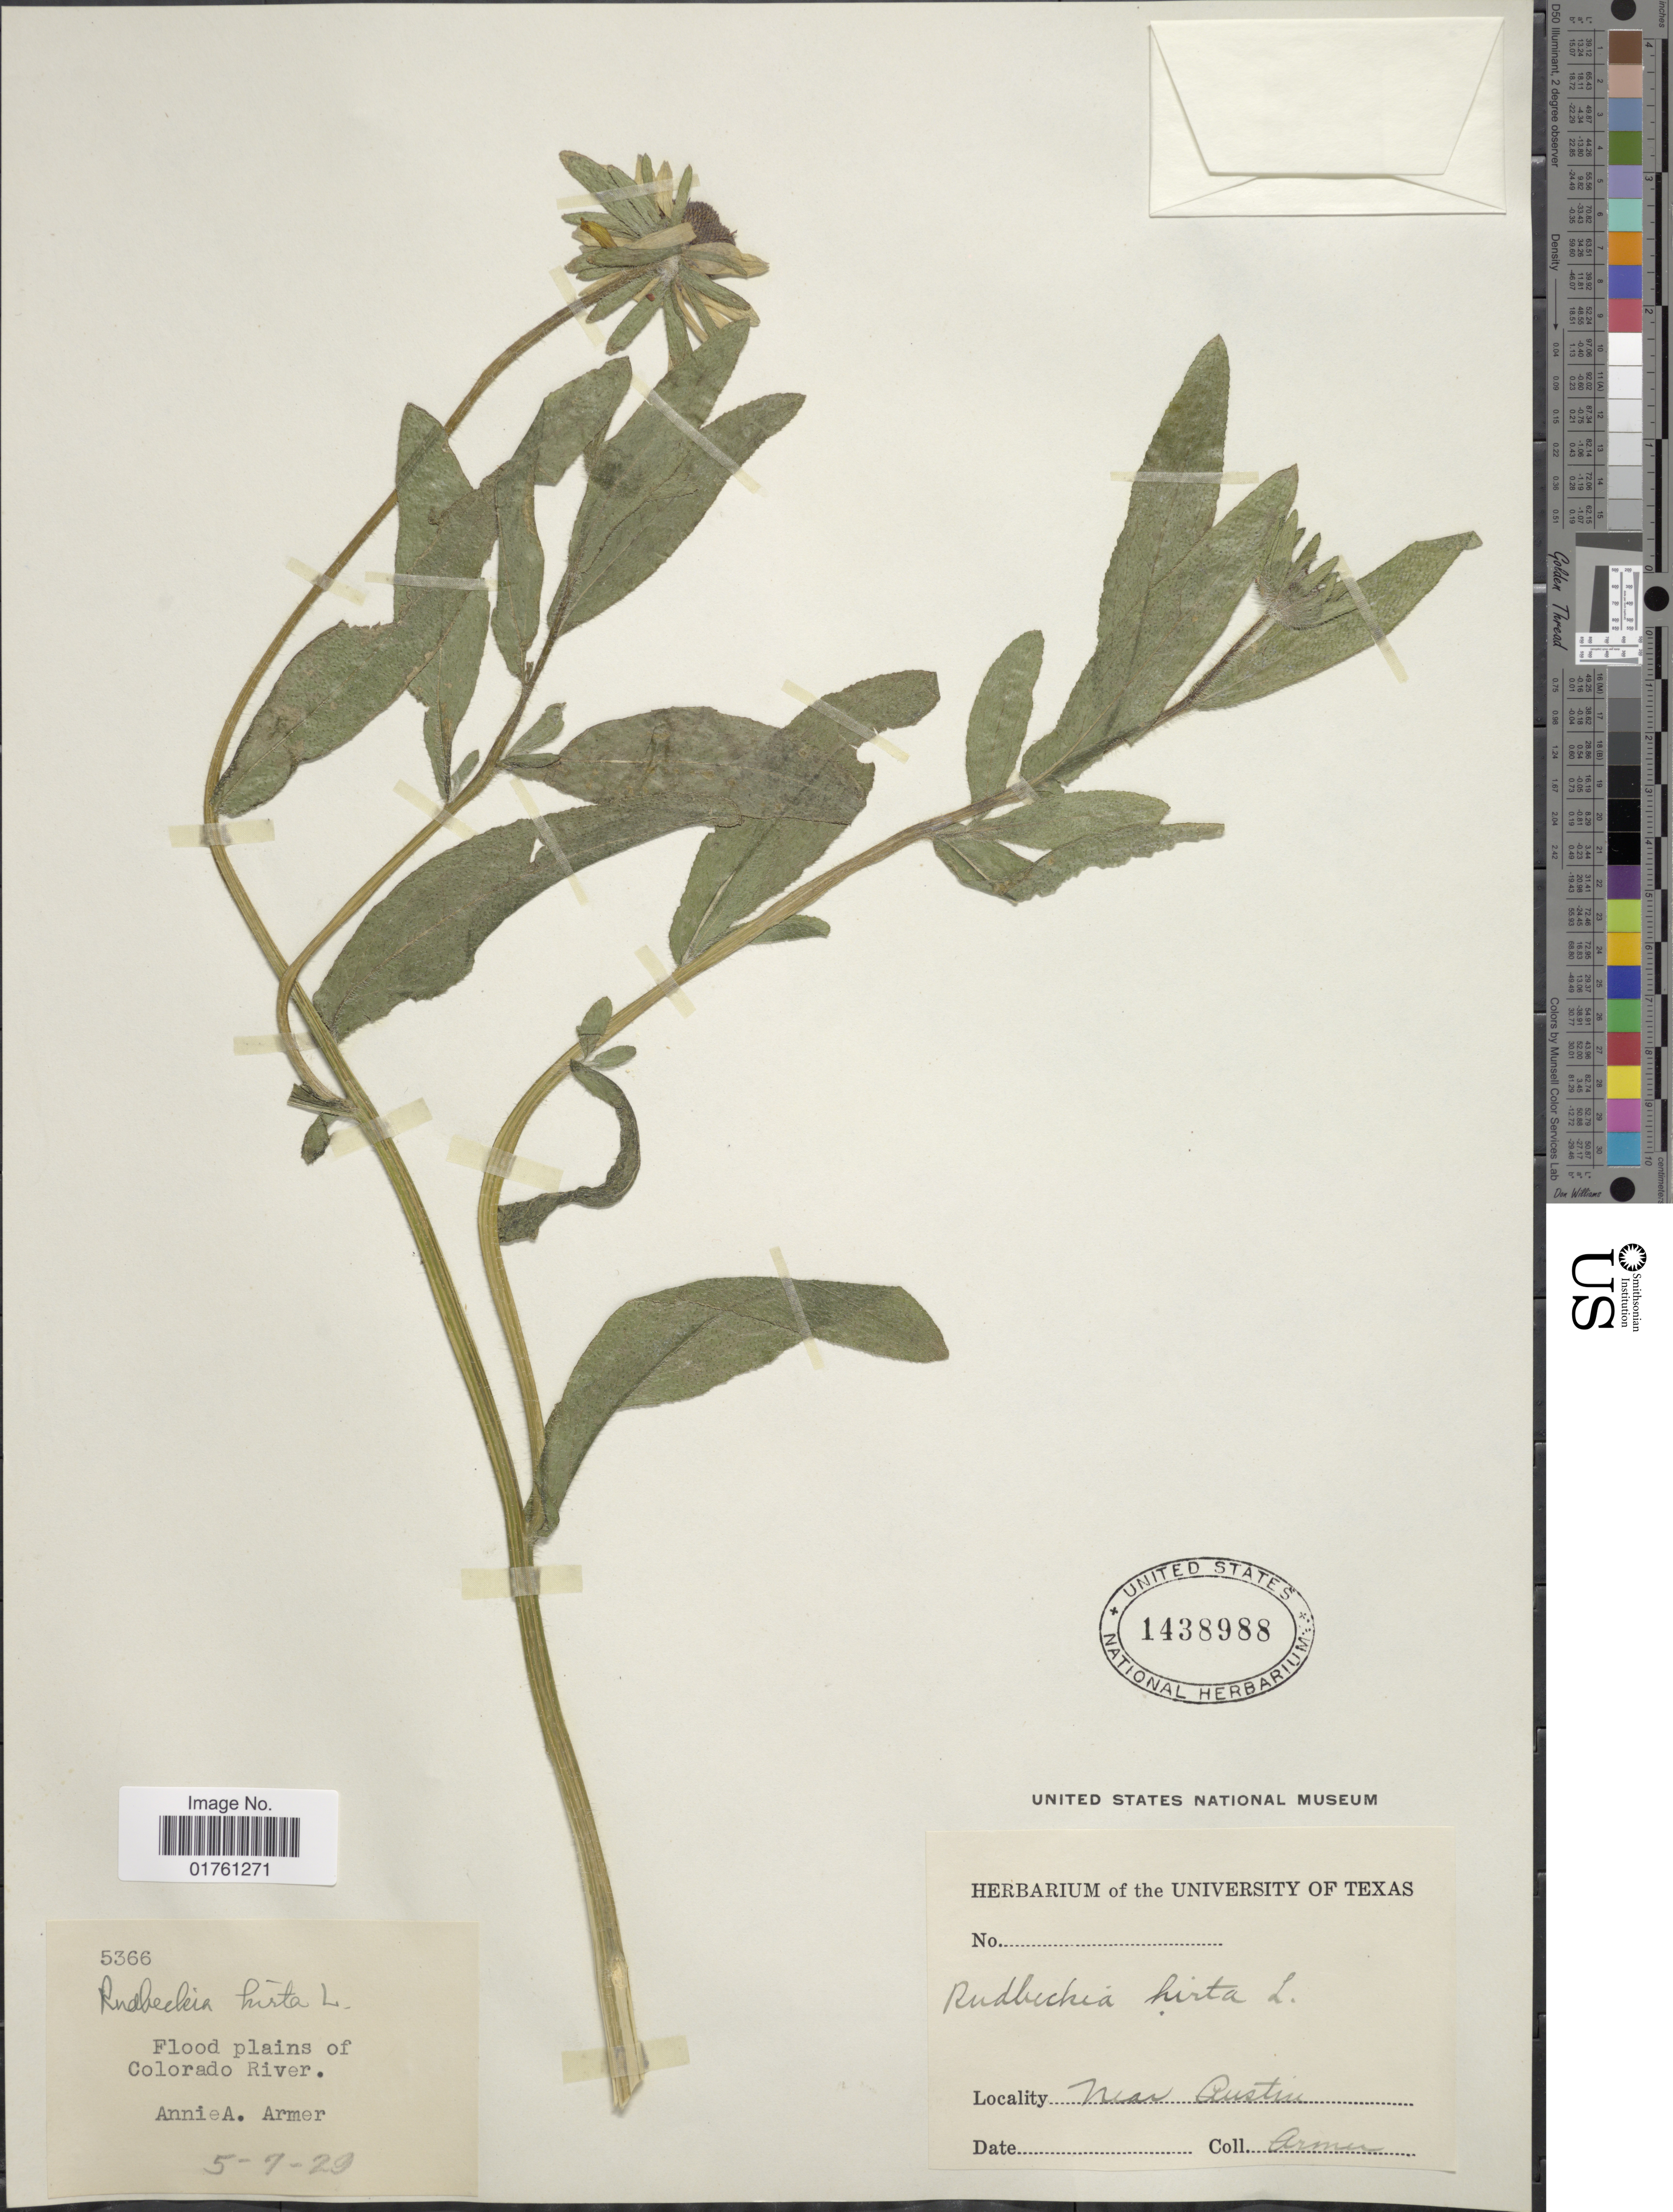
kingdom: Plantae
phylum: Tracheophyta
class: Magnoliopsida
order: Asterales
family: Asteraceae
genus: Rudbeckia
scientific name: Rudbeckia hirta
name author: L.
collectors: A. Armer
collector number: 5366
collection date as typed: Transcribed d/m/y: 5/7/29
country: United States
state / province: Texas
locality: Flood plains of Colorado River, Near Austin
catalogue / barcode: US 1438988